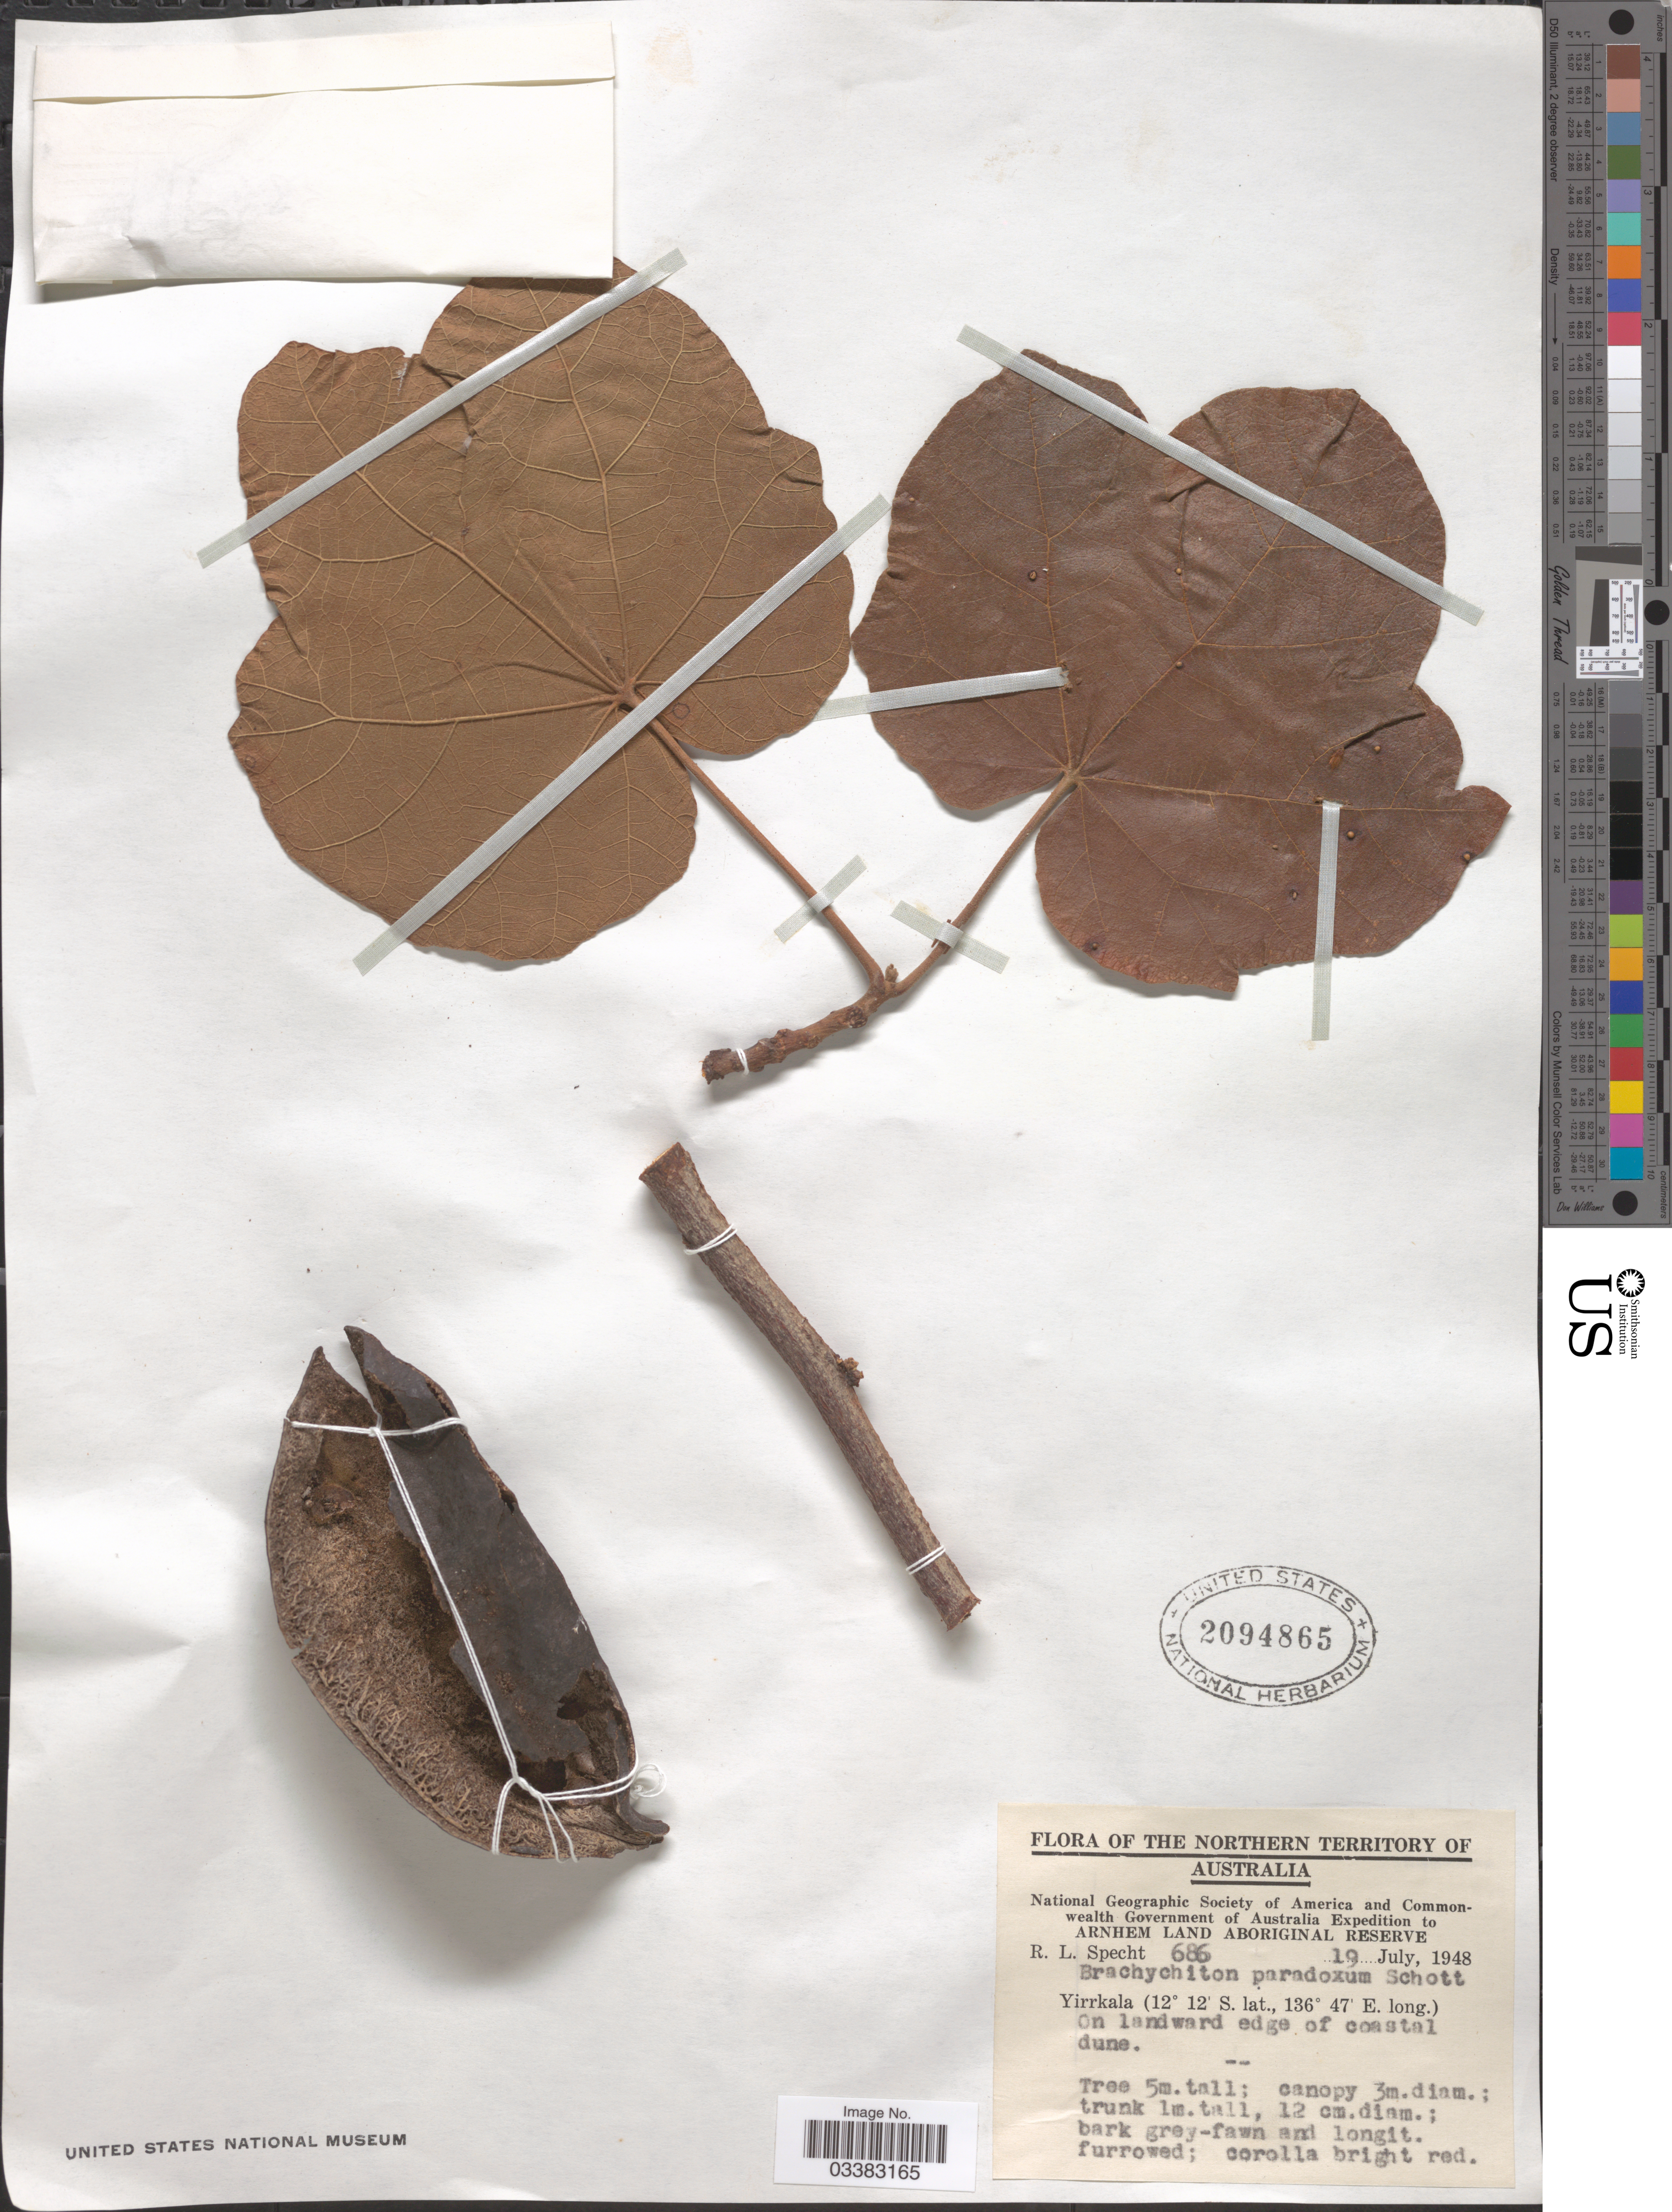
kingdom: Plantae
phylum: Tracheophyta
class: Magnoliopsida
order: Malvales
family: Malvaceae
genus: Brachychiton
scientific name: Brachychiton paradoxus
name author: Schott & Endl.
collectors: R. L. Specht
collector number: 686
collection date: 1948-07-19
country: Australia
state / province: Northern Territory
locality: Arnhem Land Aboriginal Reserve. Yirrkala.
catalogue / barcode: US 2094865